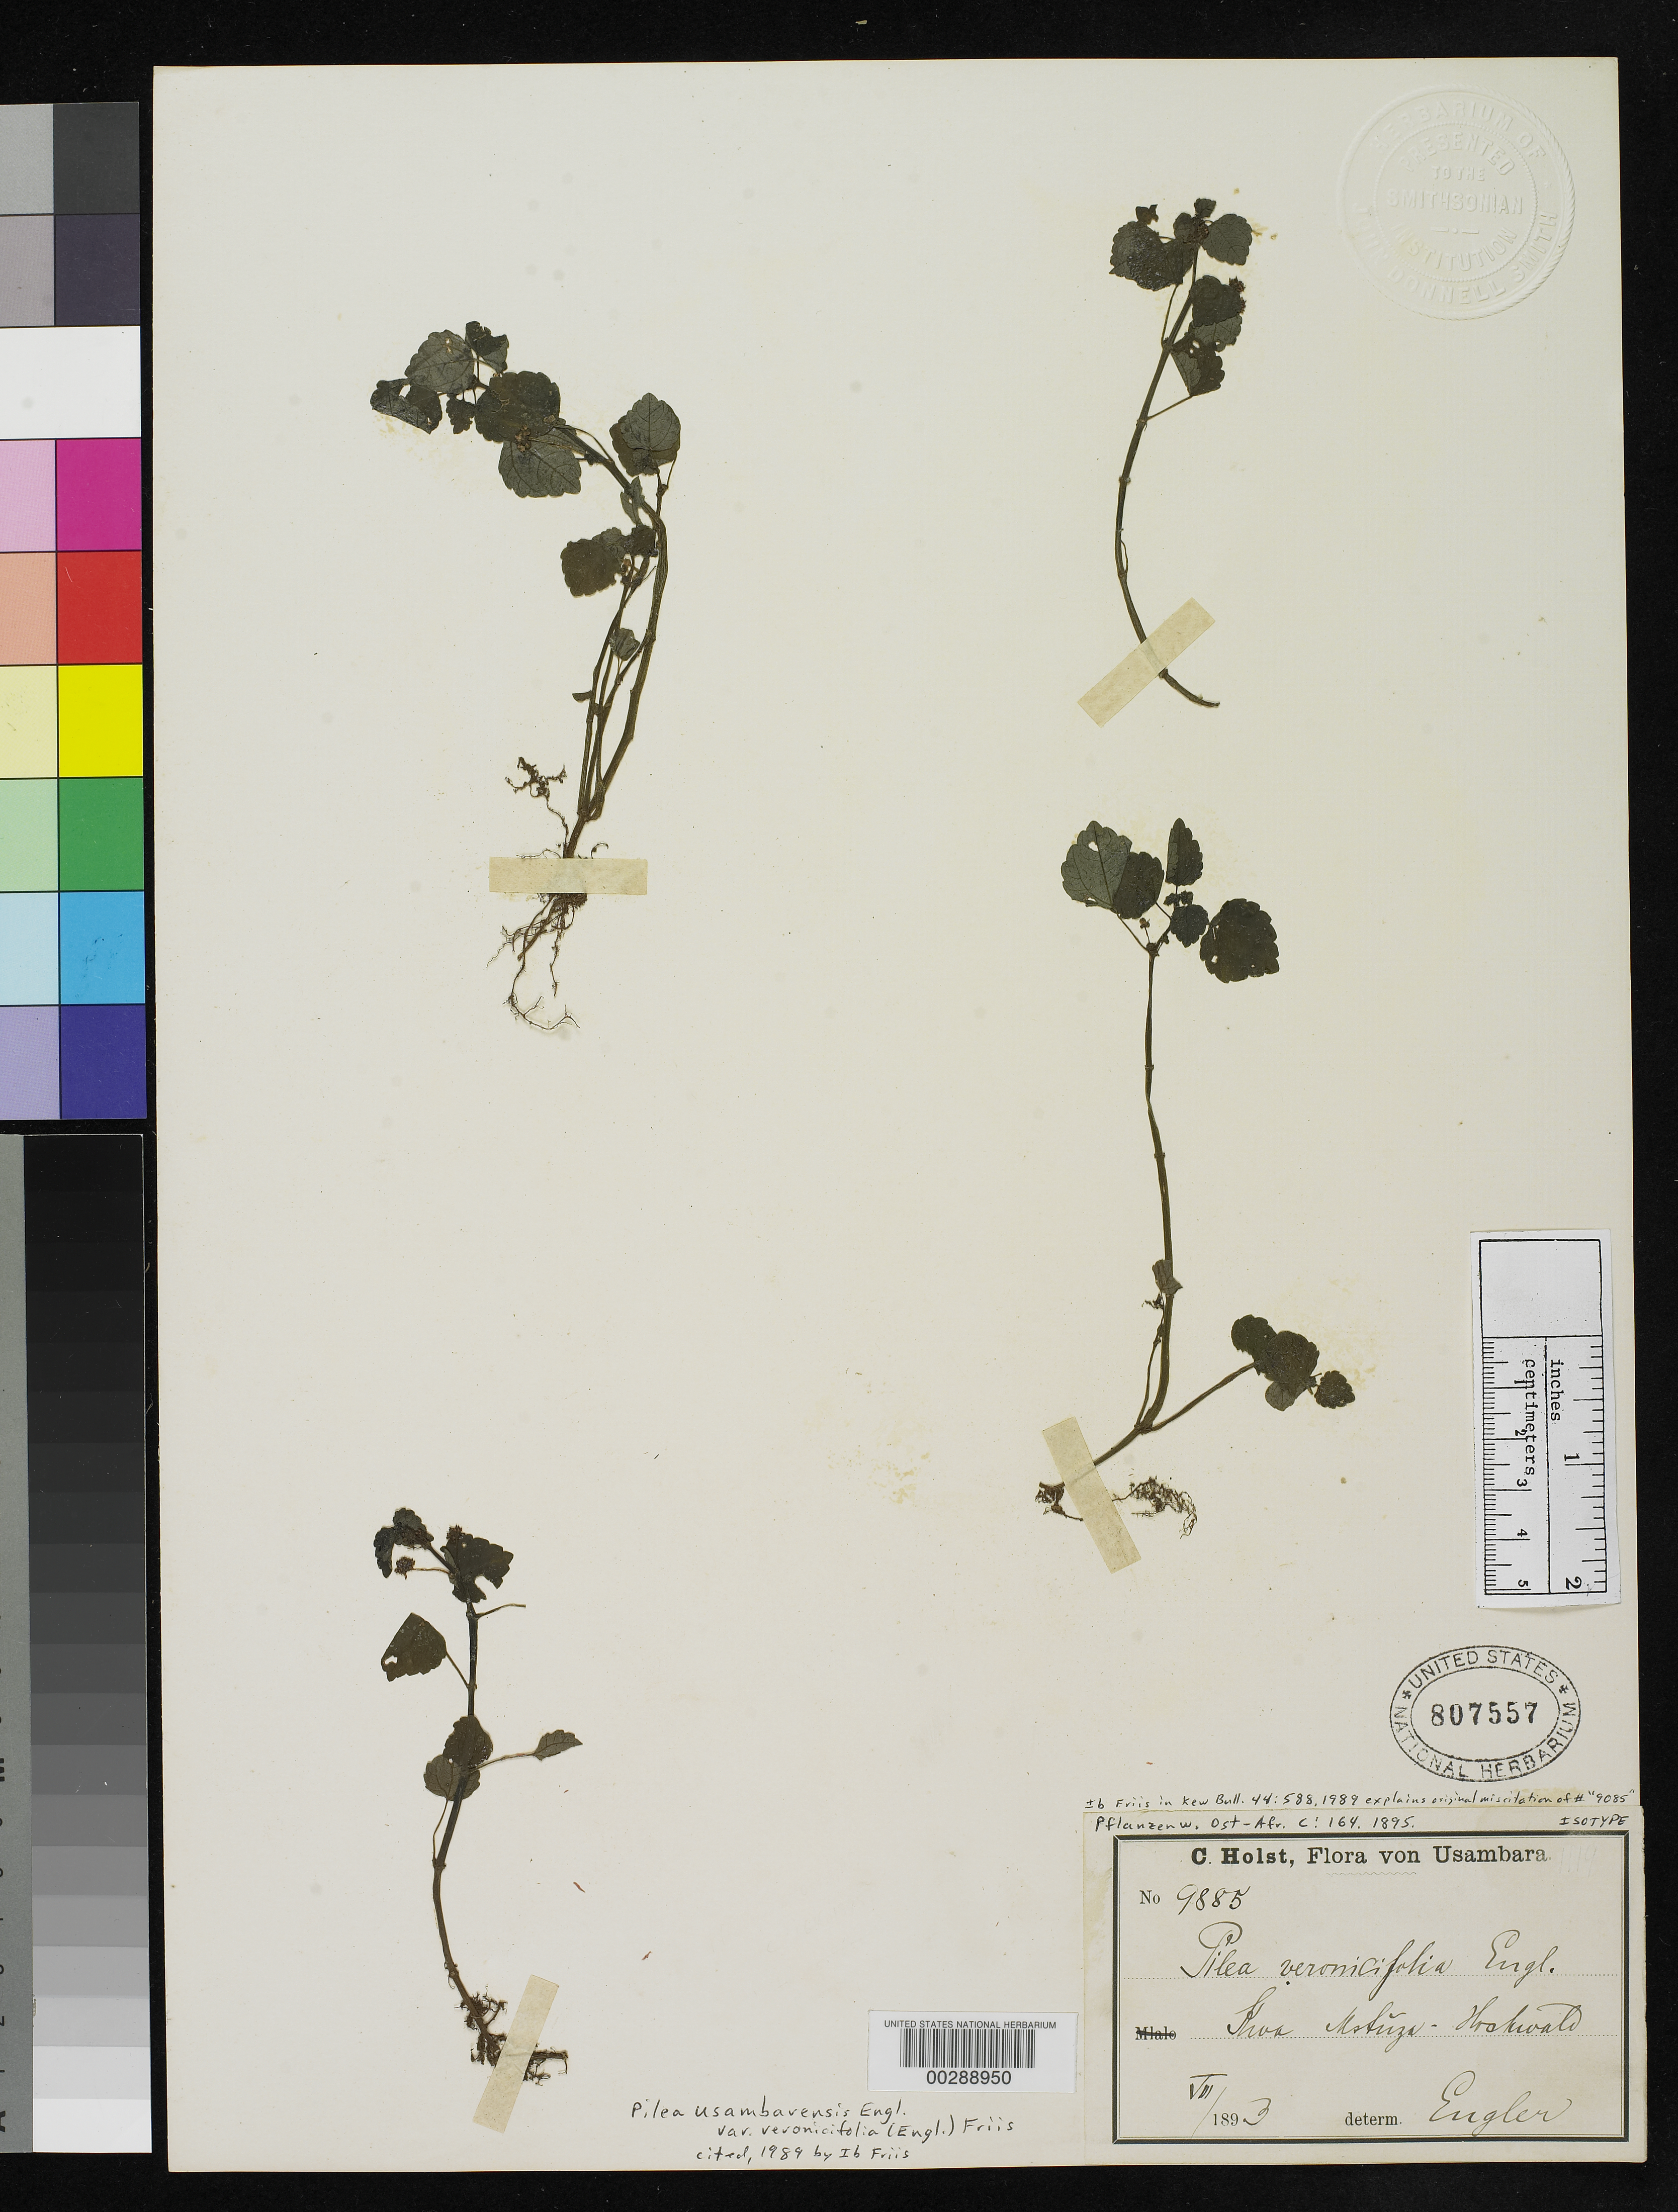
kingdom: Plantae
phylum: Tracheophyta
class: Magnoliopsida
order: Rosales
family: Urticaceae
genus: Pilea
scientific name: Pilea veronicifolia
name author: Engl.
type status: Isotype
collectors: C. H. Holst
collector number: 9885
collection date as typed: Aug 1893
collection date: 1893-08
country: Tanzania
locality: Usambara, Kwa Mshusa.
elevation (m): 1520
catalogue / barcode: US 807557